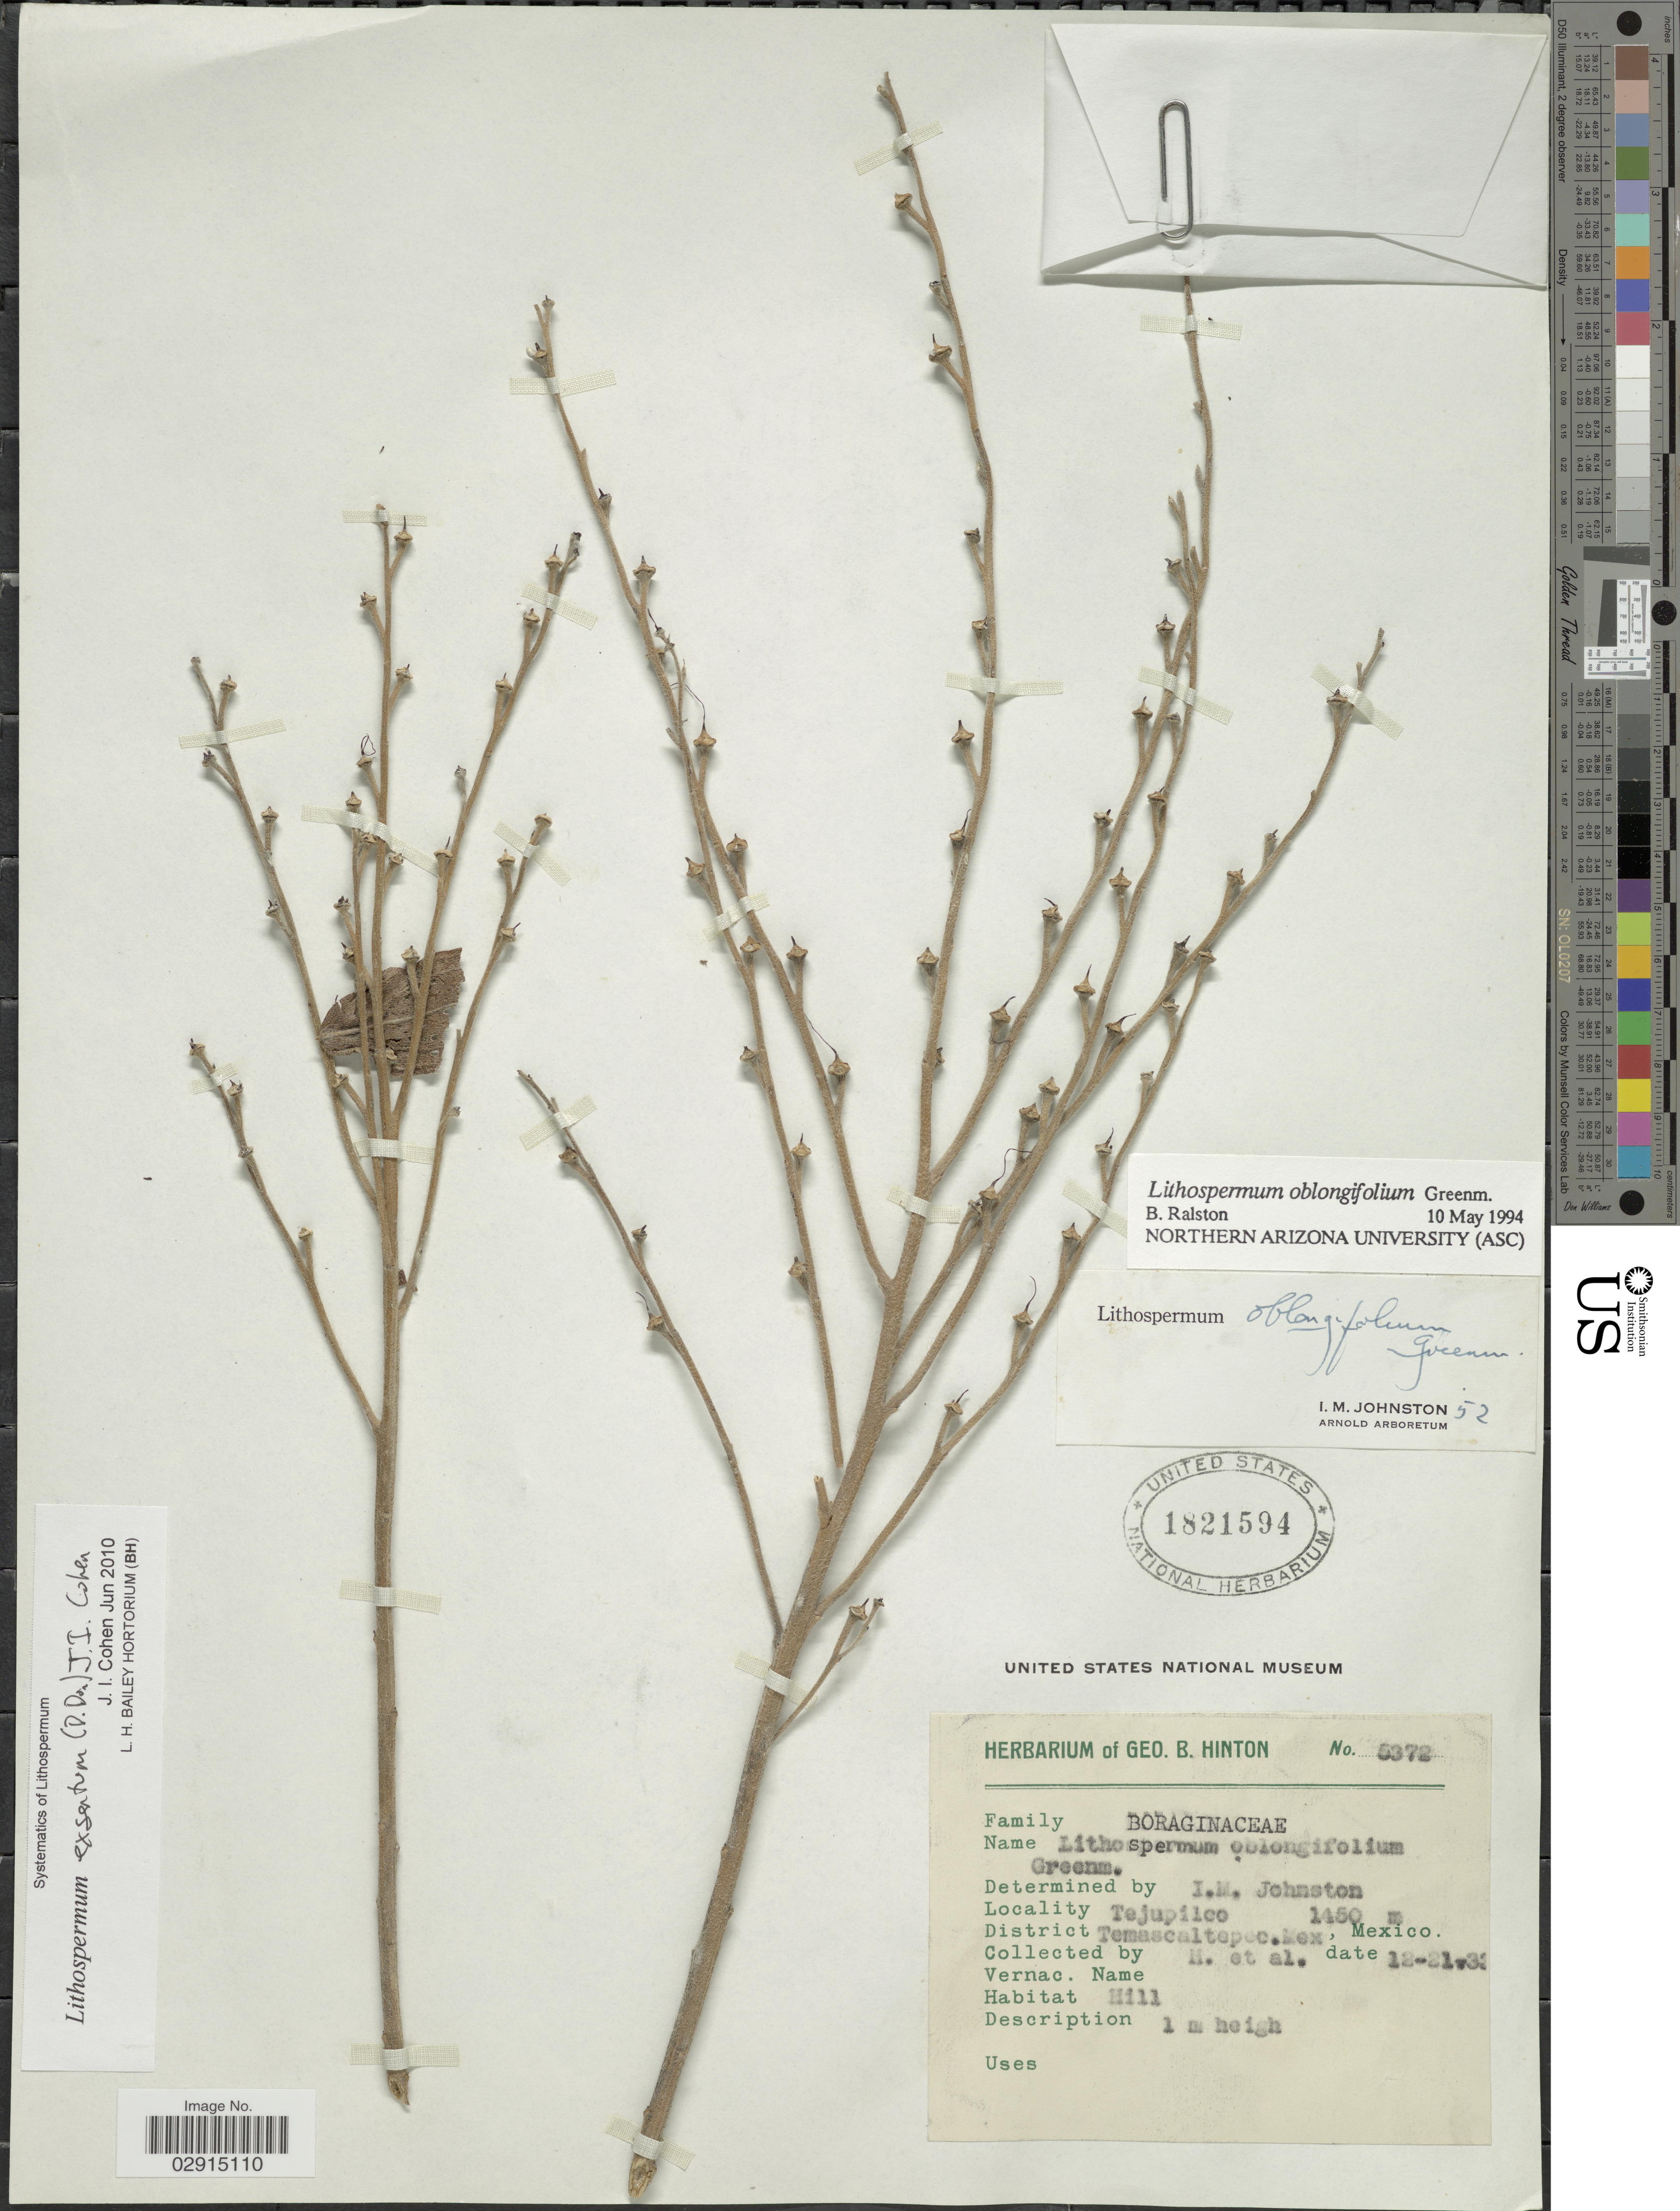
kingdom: Plantae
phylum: Tracheophyta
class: Magnoliopsida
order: Boraginales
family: Boraginaceae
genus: Lithospermum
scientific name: Lithospermum exsertum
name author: (D. Don) Cohen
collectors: G. B. Hinton & et al.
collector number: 5372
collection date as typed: Transcribed d/m/y: 21/12/33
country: Mexico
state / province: México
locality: Tejupilco, District Temascaltepec.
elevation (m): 1450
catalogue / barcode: US 1821594